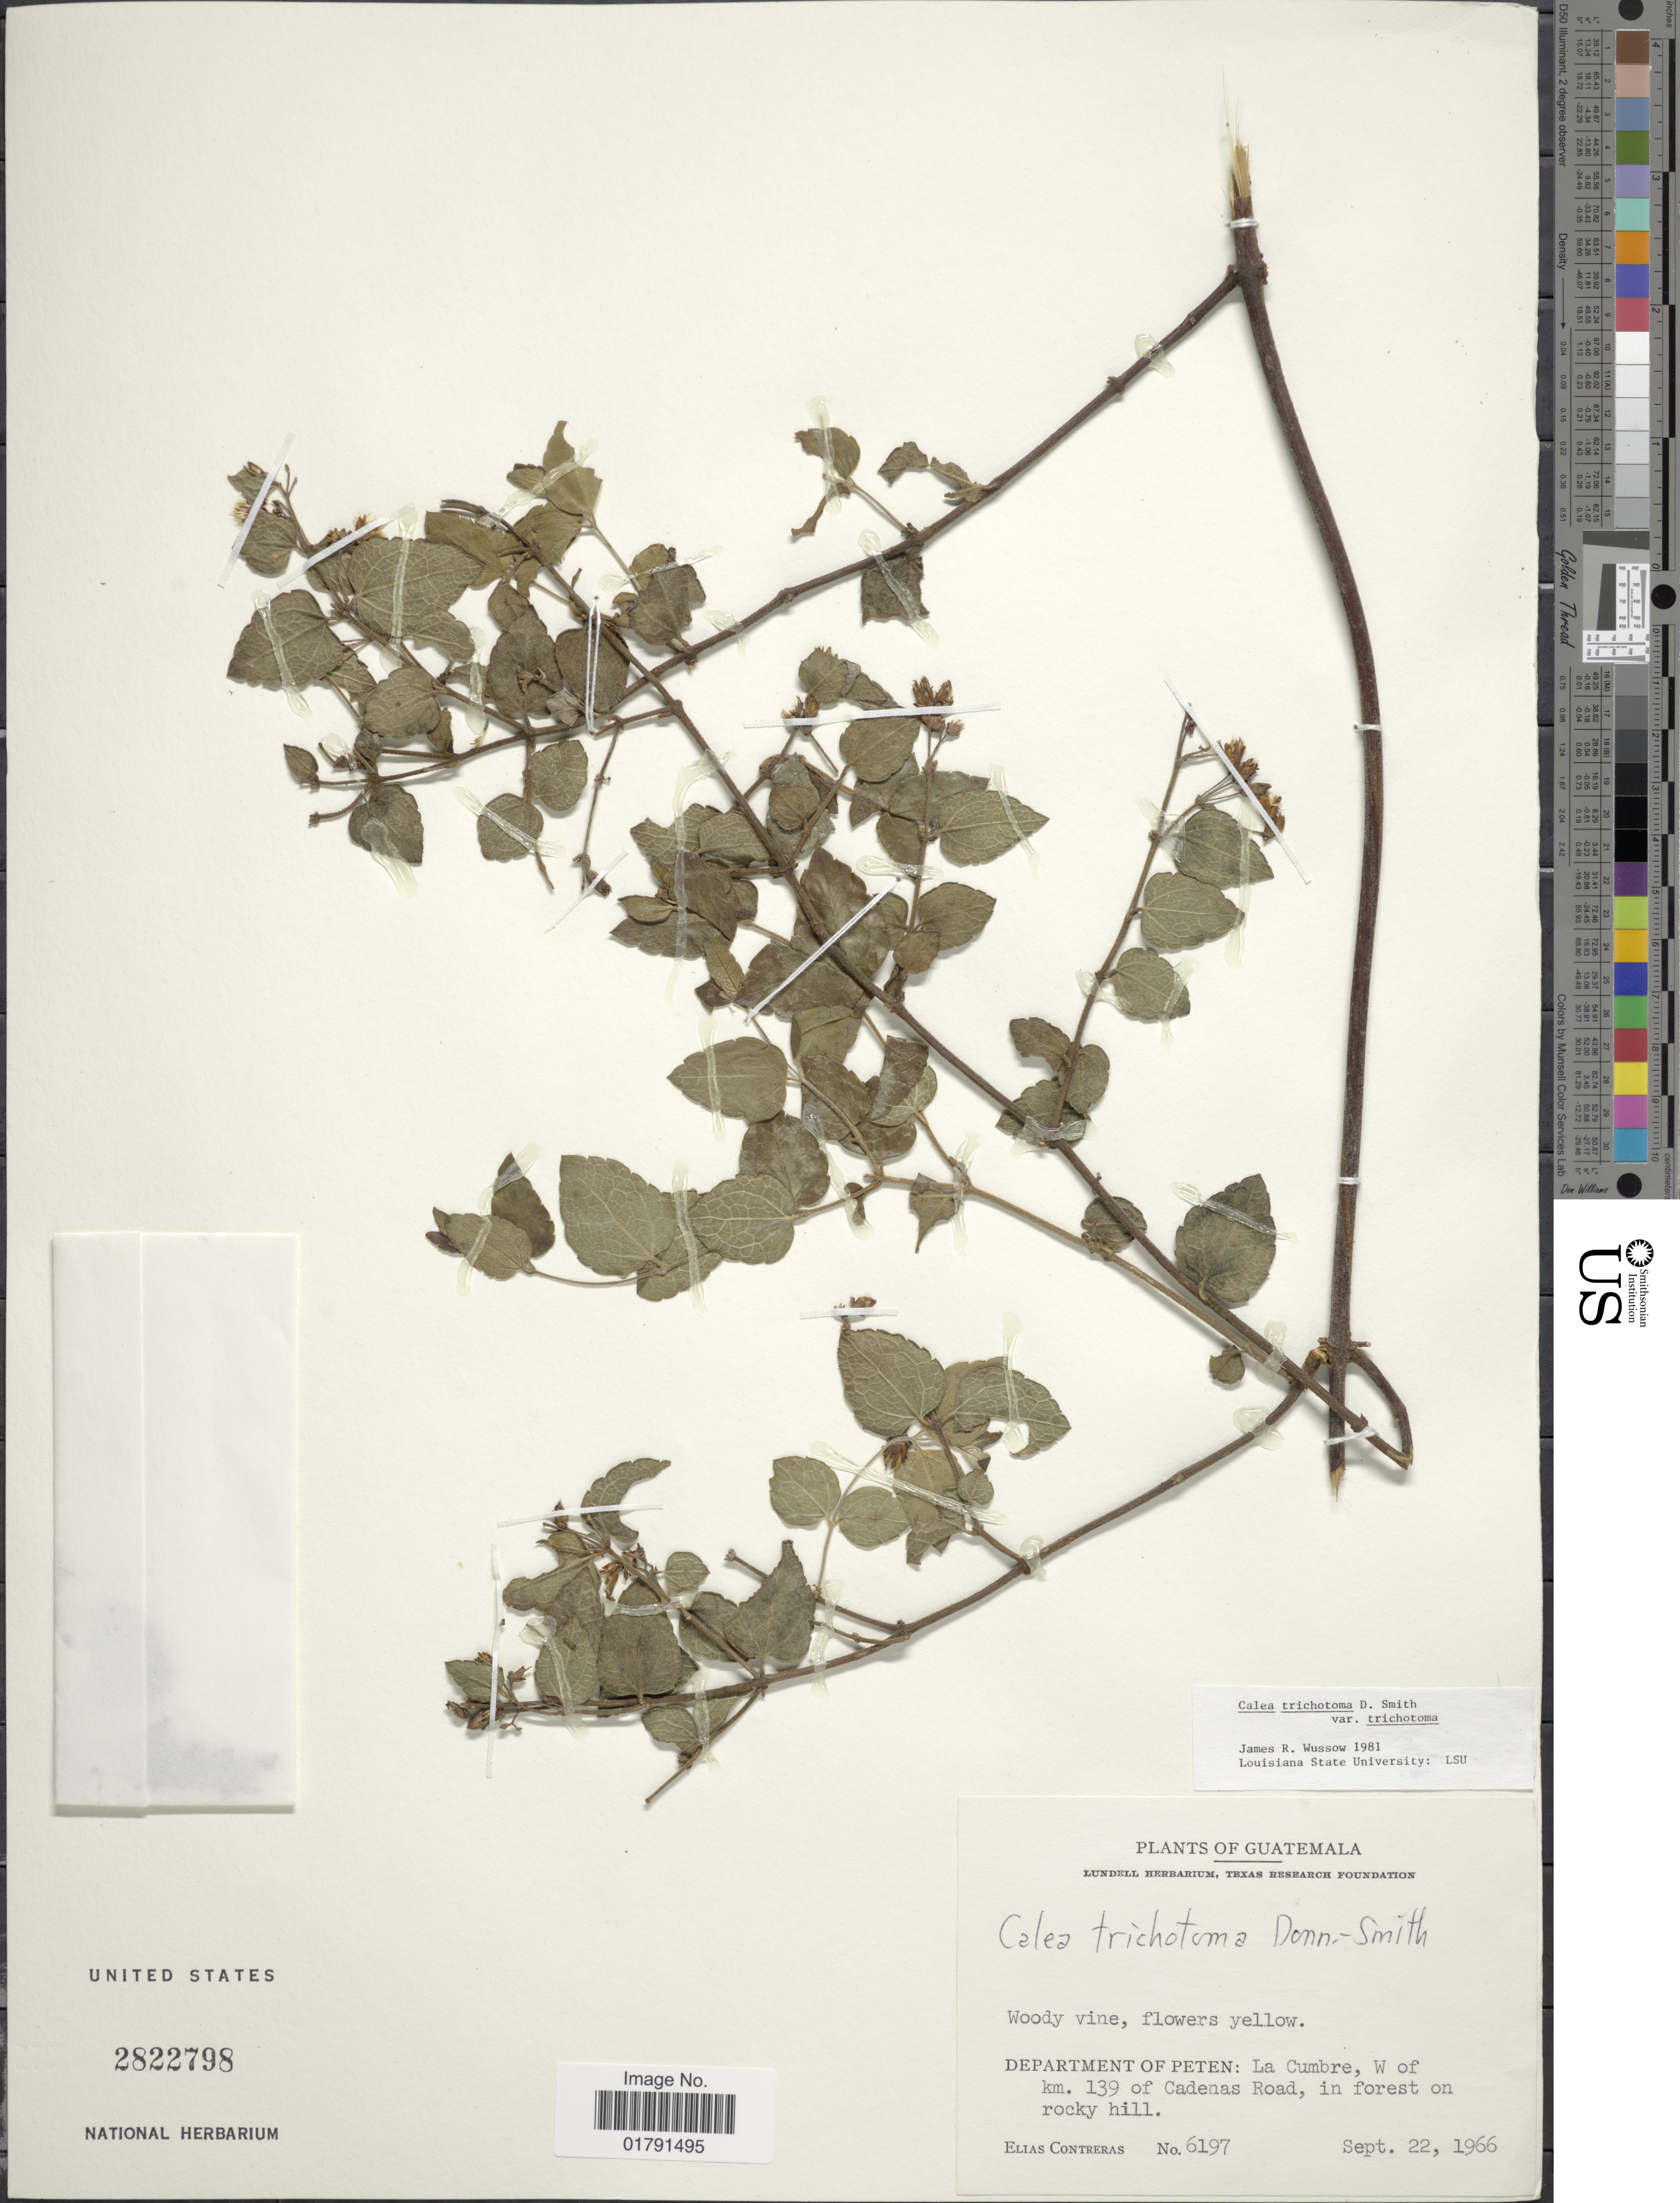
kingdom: Plantae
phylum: Tracheophyta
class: Magnoliopsida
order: Asterales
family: Asteraceae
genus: Calea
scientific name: Calea trichotoma var. trichotoma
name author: Donn. Sm.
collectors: E. Contreras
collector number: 6197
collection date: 1966-09-22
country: Guatemala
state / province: El Petén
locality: La Cumbre, W of km. 139 of Cadenas Road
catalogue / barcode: US 2822798